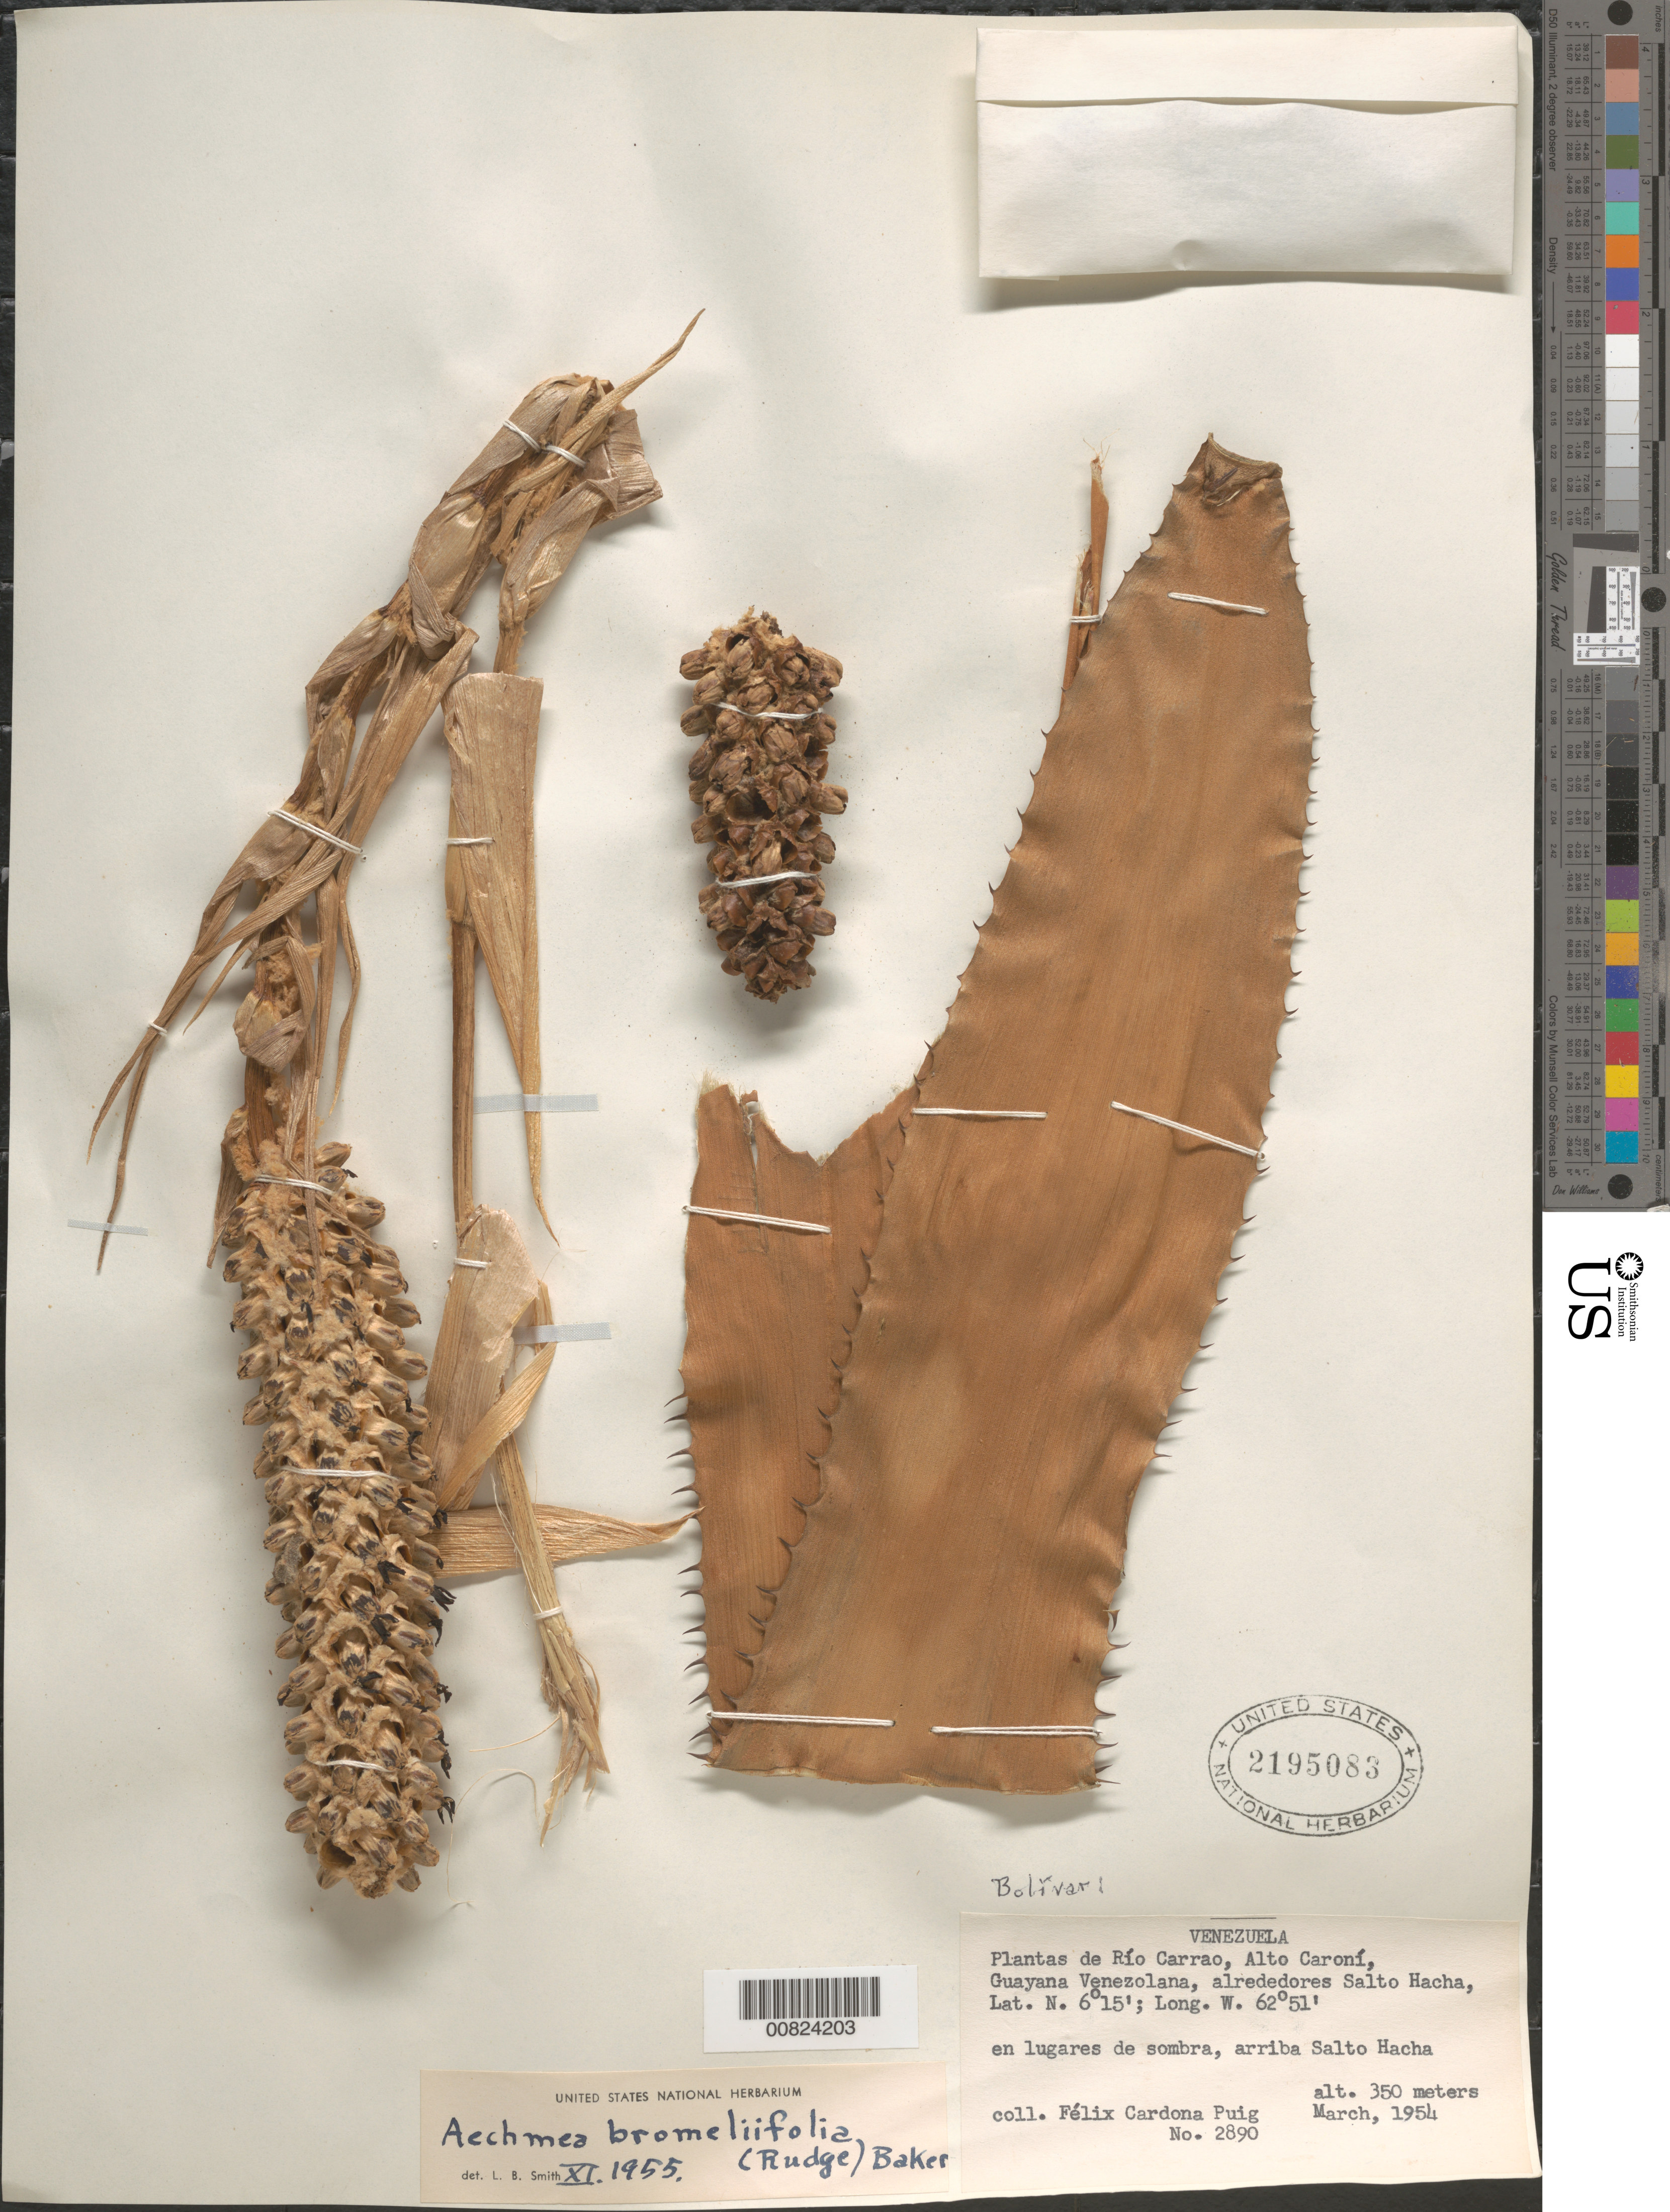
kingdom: Plantae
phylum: Tracheophyta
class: Liliopsida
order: Poales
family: Bromeliaceae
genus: Aechmea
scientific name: Aechmea bromeliifolia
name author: (Rudge) Baker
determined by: Smith, Lyman B., (US), NMNH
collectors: F. Cardona Puig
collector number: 2890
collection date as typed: Mar-54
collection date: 1954-03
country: Venezuela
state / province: Bolívar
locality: Alto Río Caroni, Rio Carrao, Salto Hacha, Guayana Venezolana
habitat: Lugares de sombra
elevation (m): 350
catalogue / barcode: US 2195083